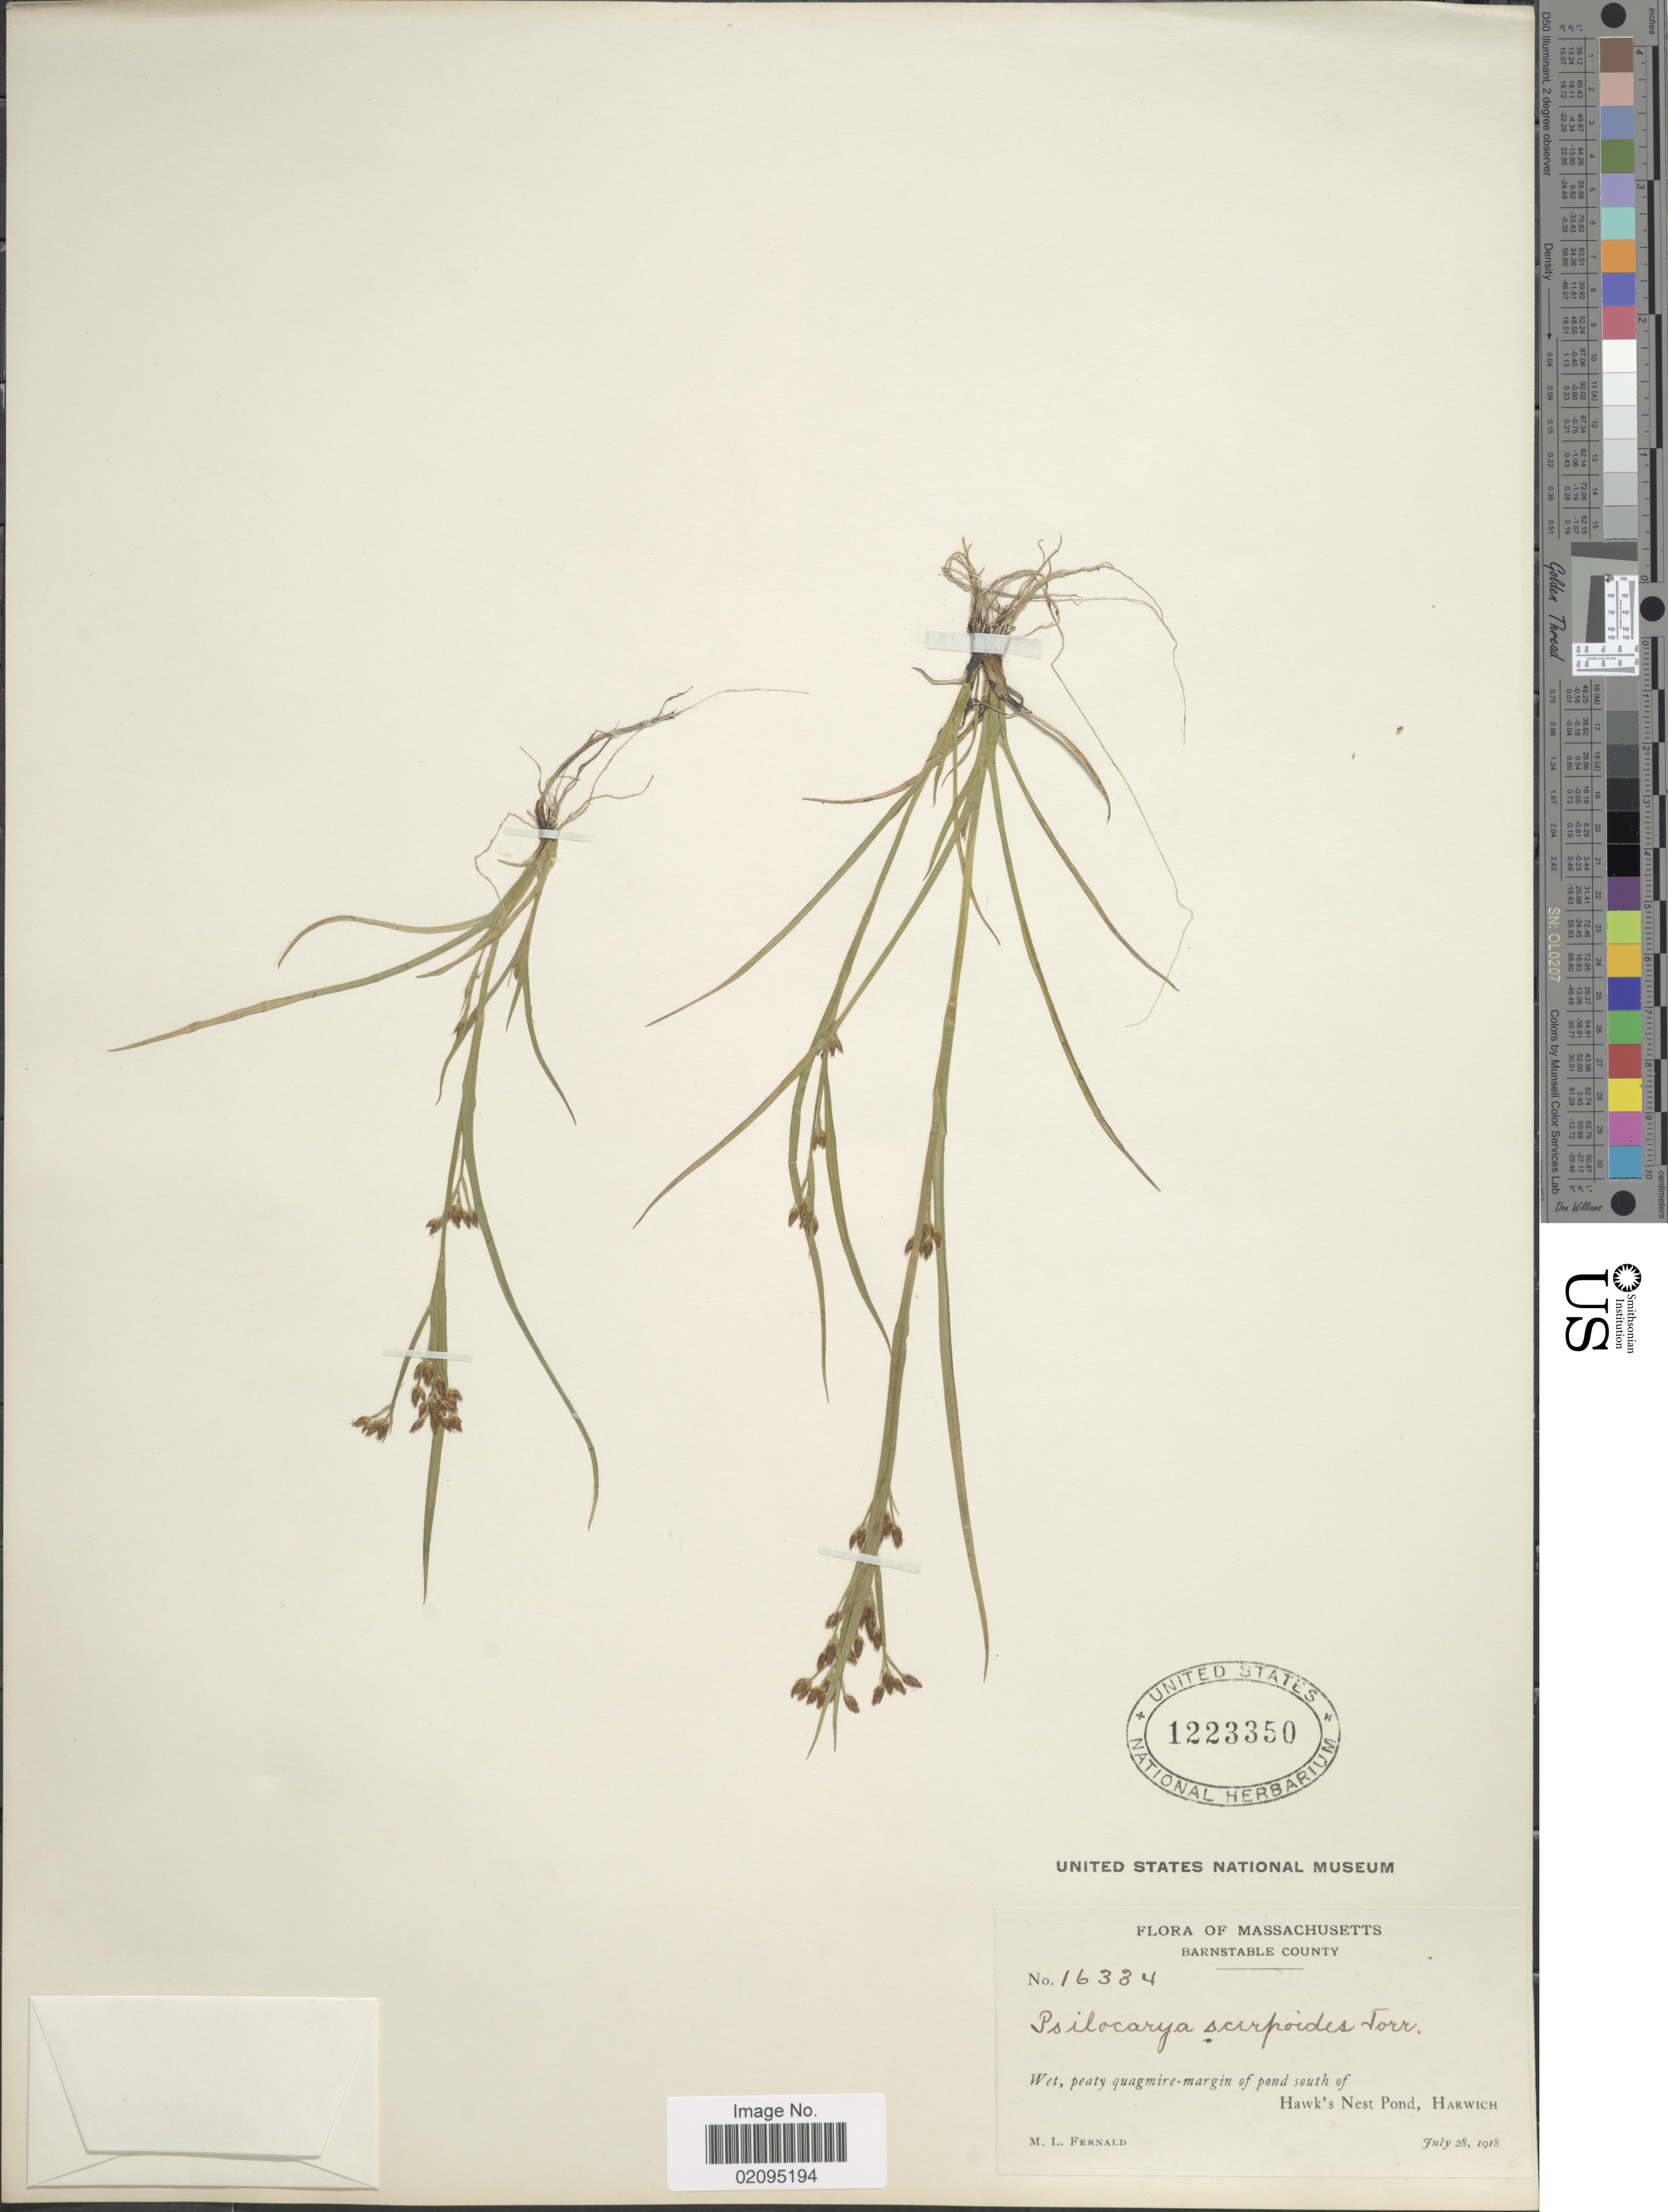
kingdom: Plantae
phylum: Tracheophyta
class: Liliopsida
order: Poales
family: Cyperaceae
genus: Rhynchospora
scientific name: Rhynchospora scirpoides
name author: (Torr.) Griseb.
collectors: M. L. Fernald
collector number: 16334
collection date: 1918-07-28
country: United States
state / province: Massachusetts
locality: Barnstable County. Pond south of Hawk's Nest Pond, Harwich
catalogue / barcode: US 1223350